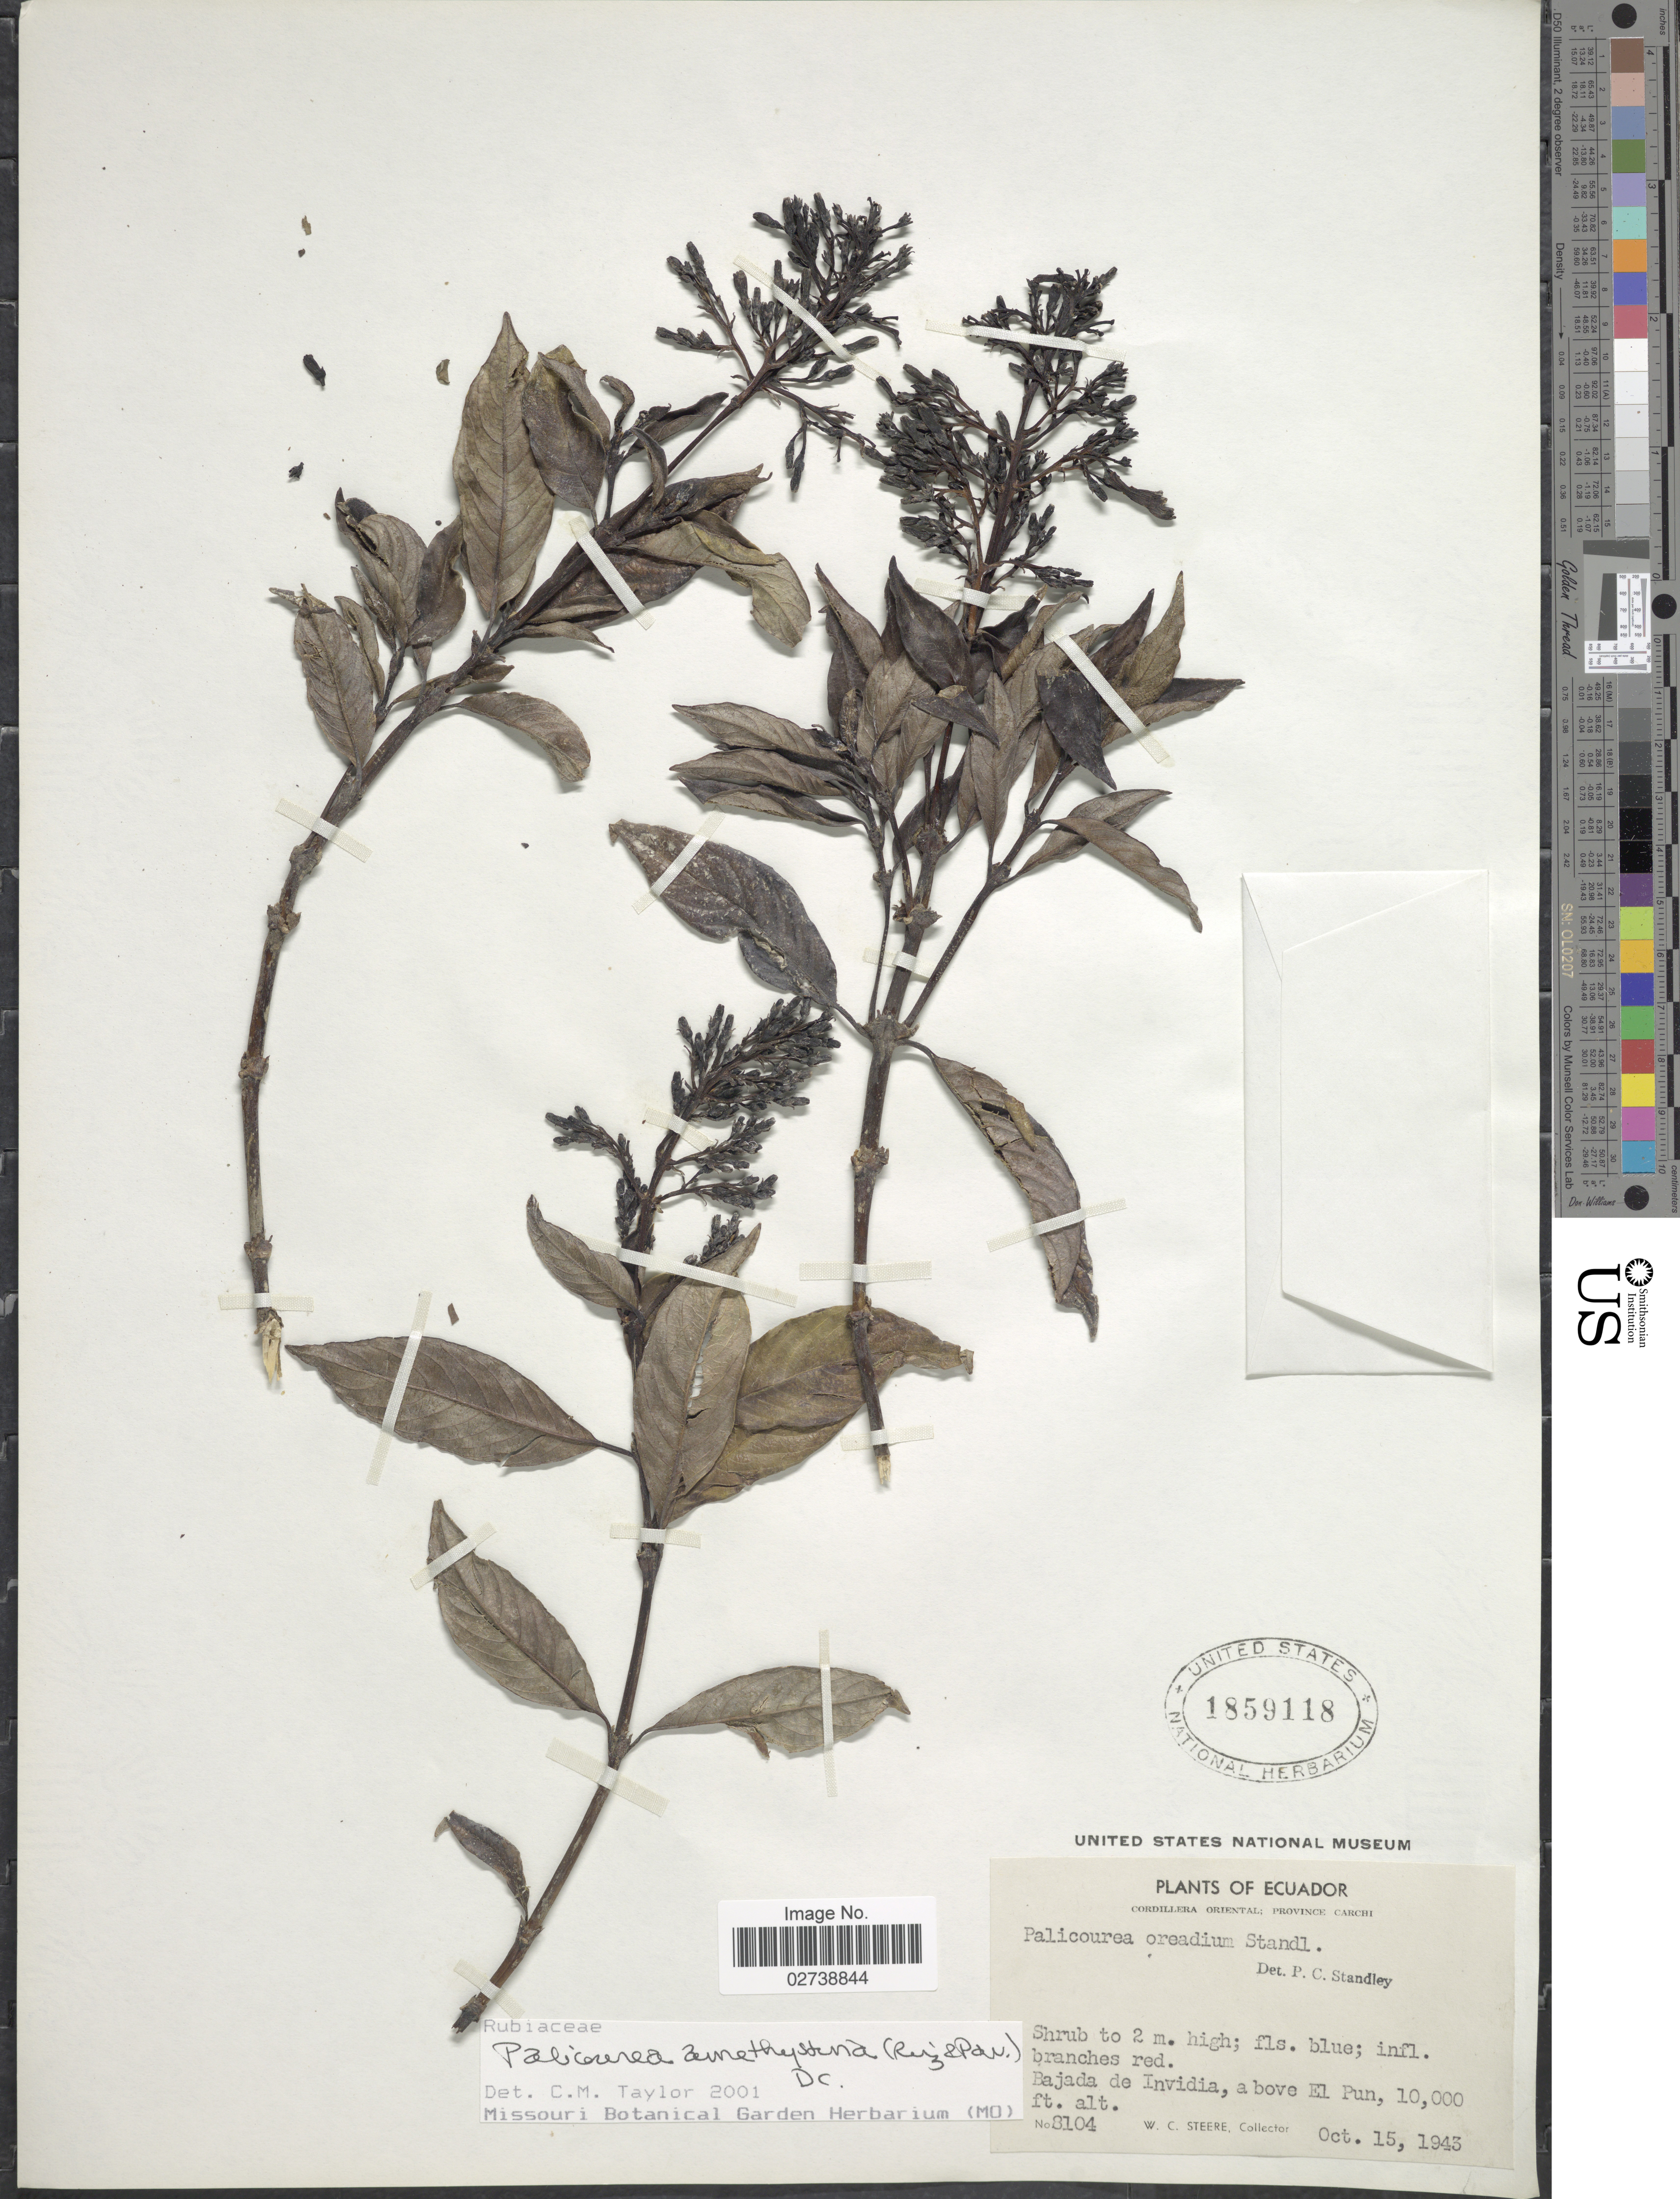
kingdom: Plantae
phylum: Tracheophyta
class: Magnoliopsida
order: Gentianales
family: Rubiaceae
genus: Palicourea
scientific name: Palicourea amethystina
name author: (Ruiz & Pav.) DC.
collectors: W. C. Steere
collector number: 8104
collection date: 1943-10-15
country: Ecuador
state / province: Carchi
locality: Cordillera Oriental, Bajada de Invidia, above El Pun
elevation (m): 3048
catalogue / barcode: US 1859118